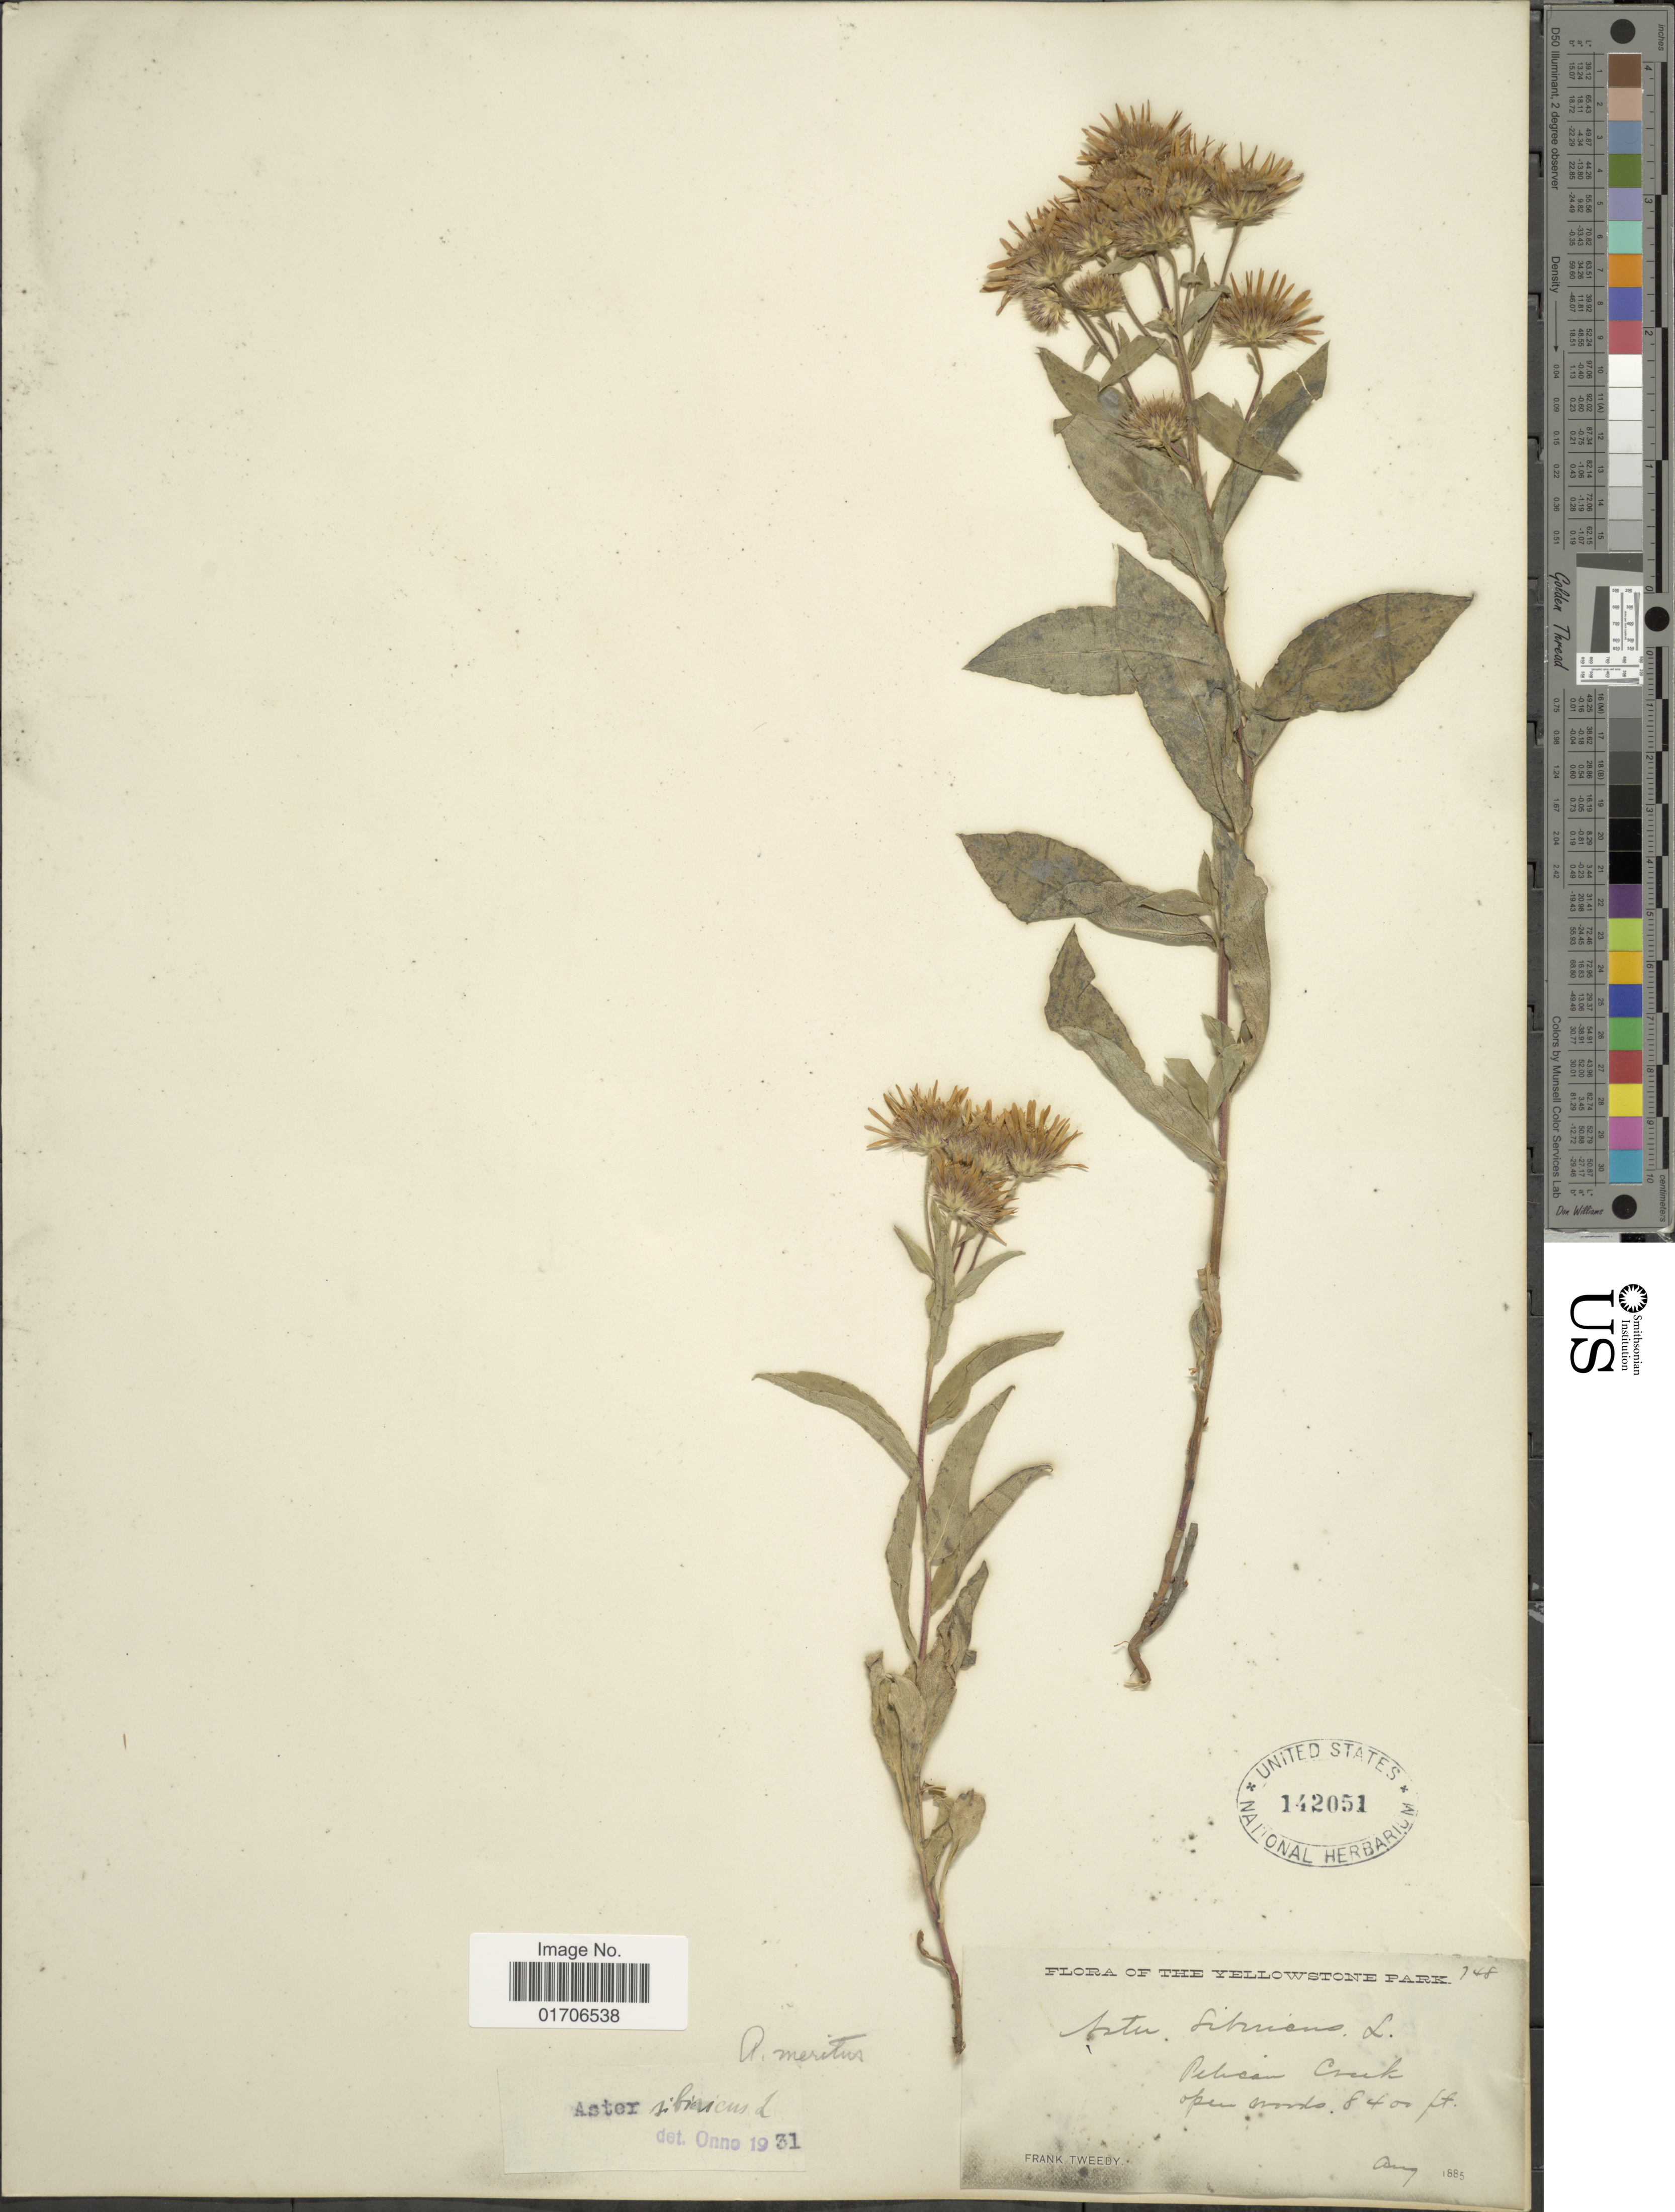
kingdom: Plantae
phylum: Tracheophyta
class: Magnoliopsida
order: Asterales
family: Asteraceae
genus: Eurybia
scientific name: Eurybia merita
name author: (A. Nelson) G.L. Nesom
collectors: F. Tweedy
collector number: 748*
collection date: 1885-08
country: United States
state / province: Wyoming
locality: Yellowstone Park. Pelican Creek.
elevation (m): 2560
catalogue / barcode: US 142051